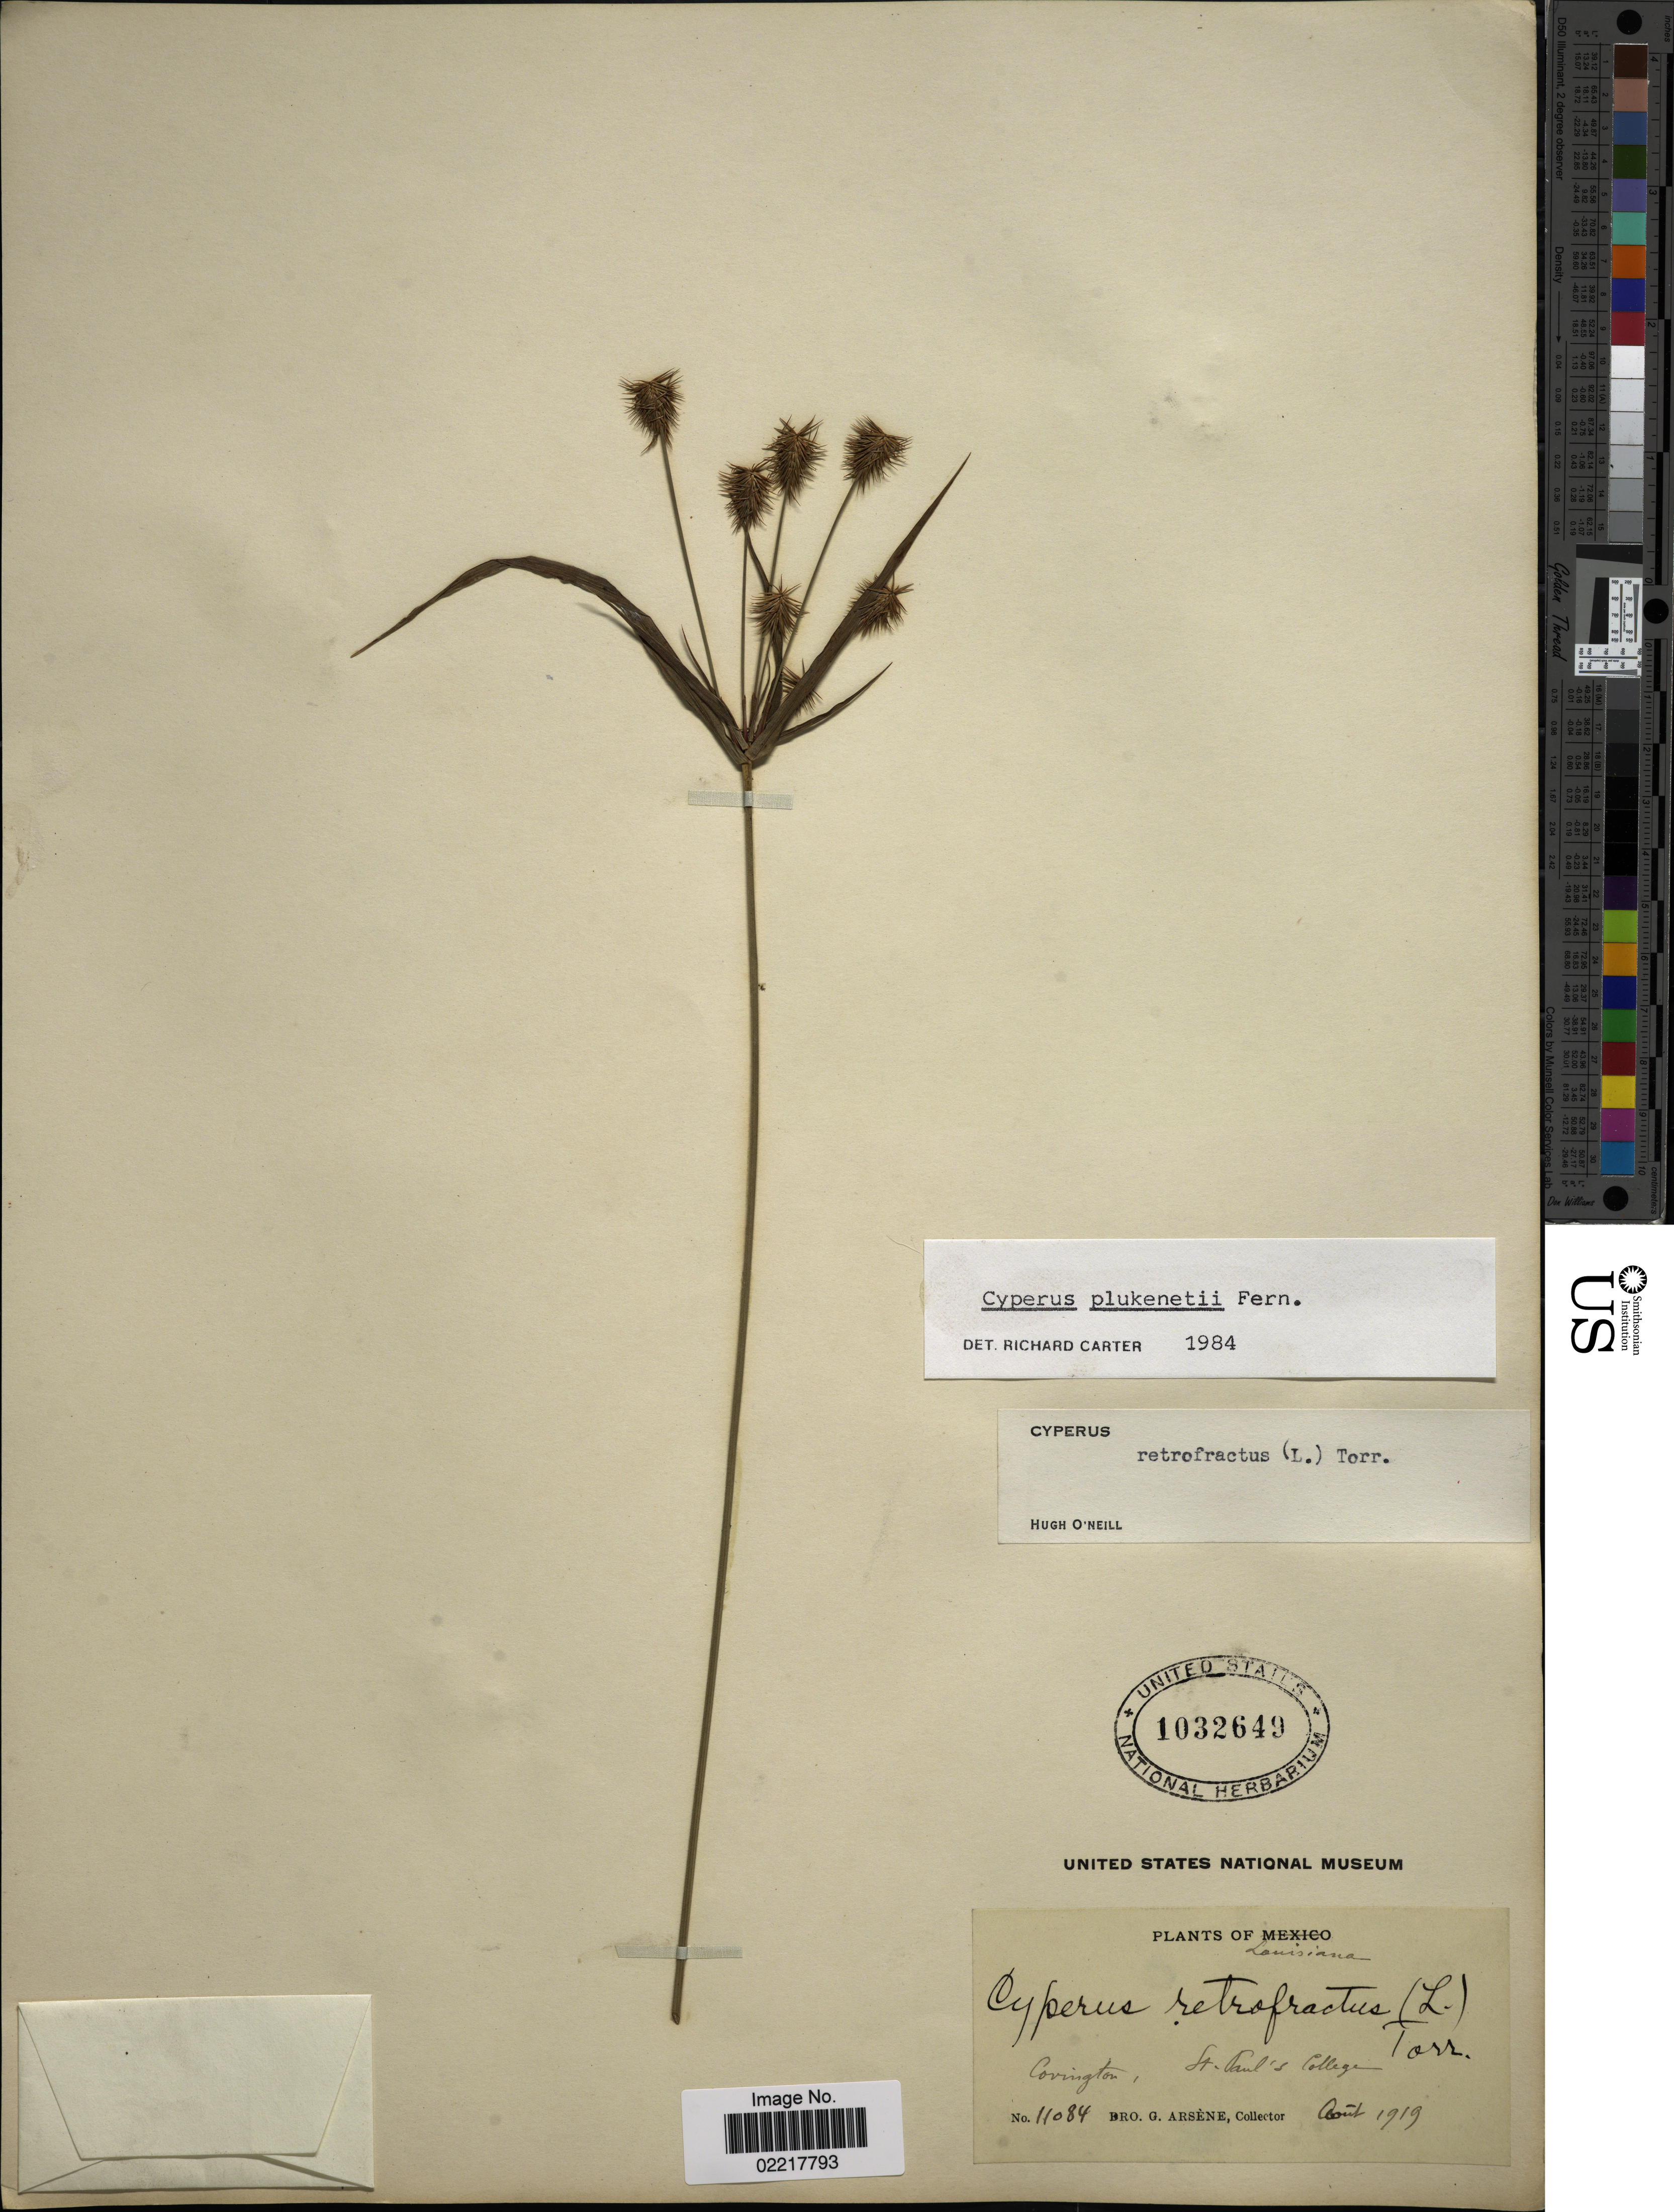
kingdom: Plantae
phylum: Tracheophyta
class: Liliopsida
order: Poales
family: Cyperaceae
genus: Cyperus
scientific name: Cyperus plukenetii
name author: Fernald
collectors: Bro. G. Arsène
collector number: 11084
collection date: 1919-08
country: United States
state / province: Louisiana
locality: Covington, St. Paul's College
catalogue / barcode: US 1032649